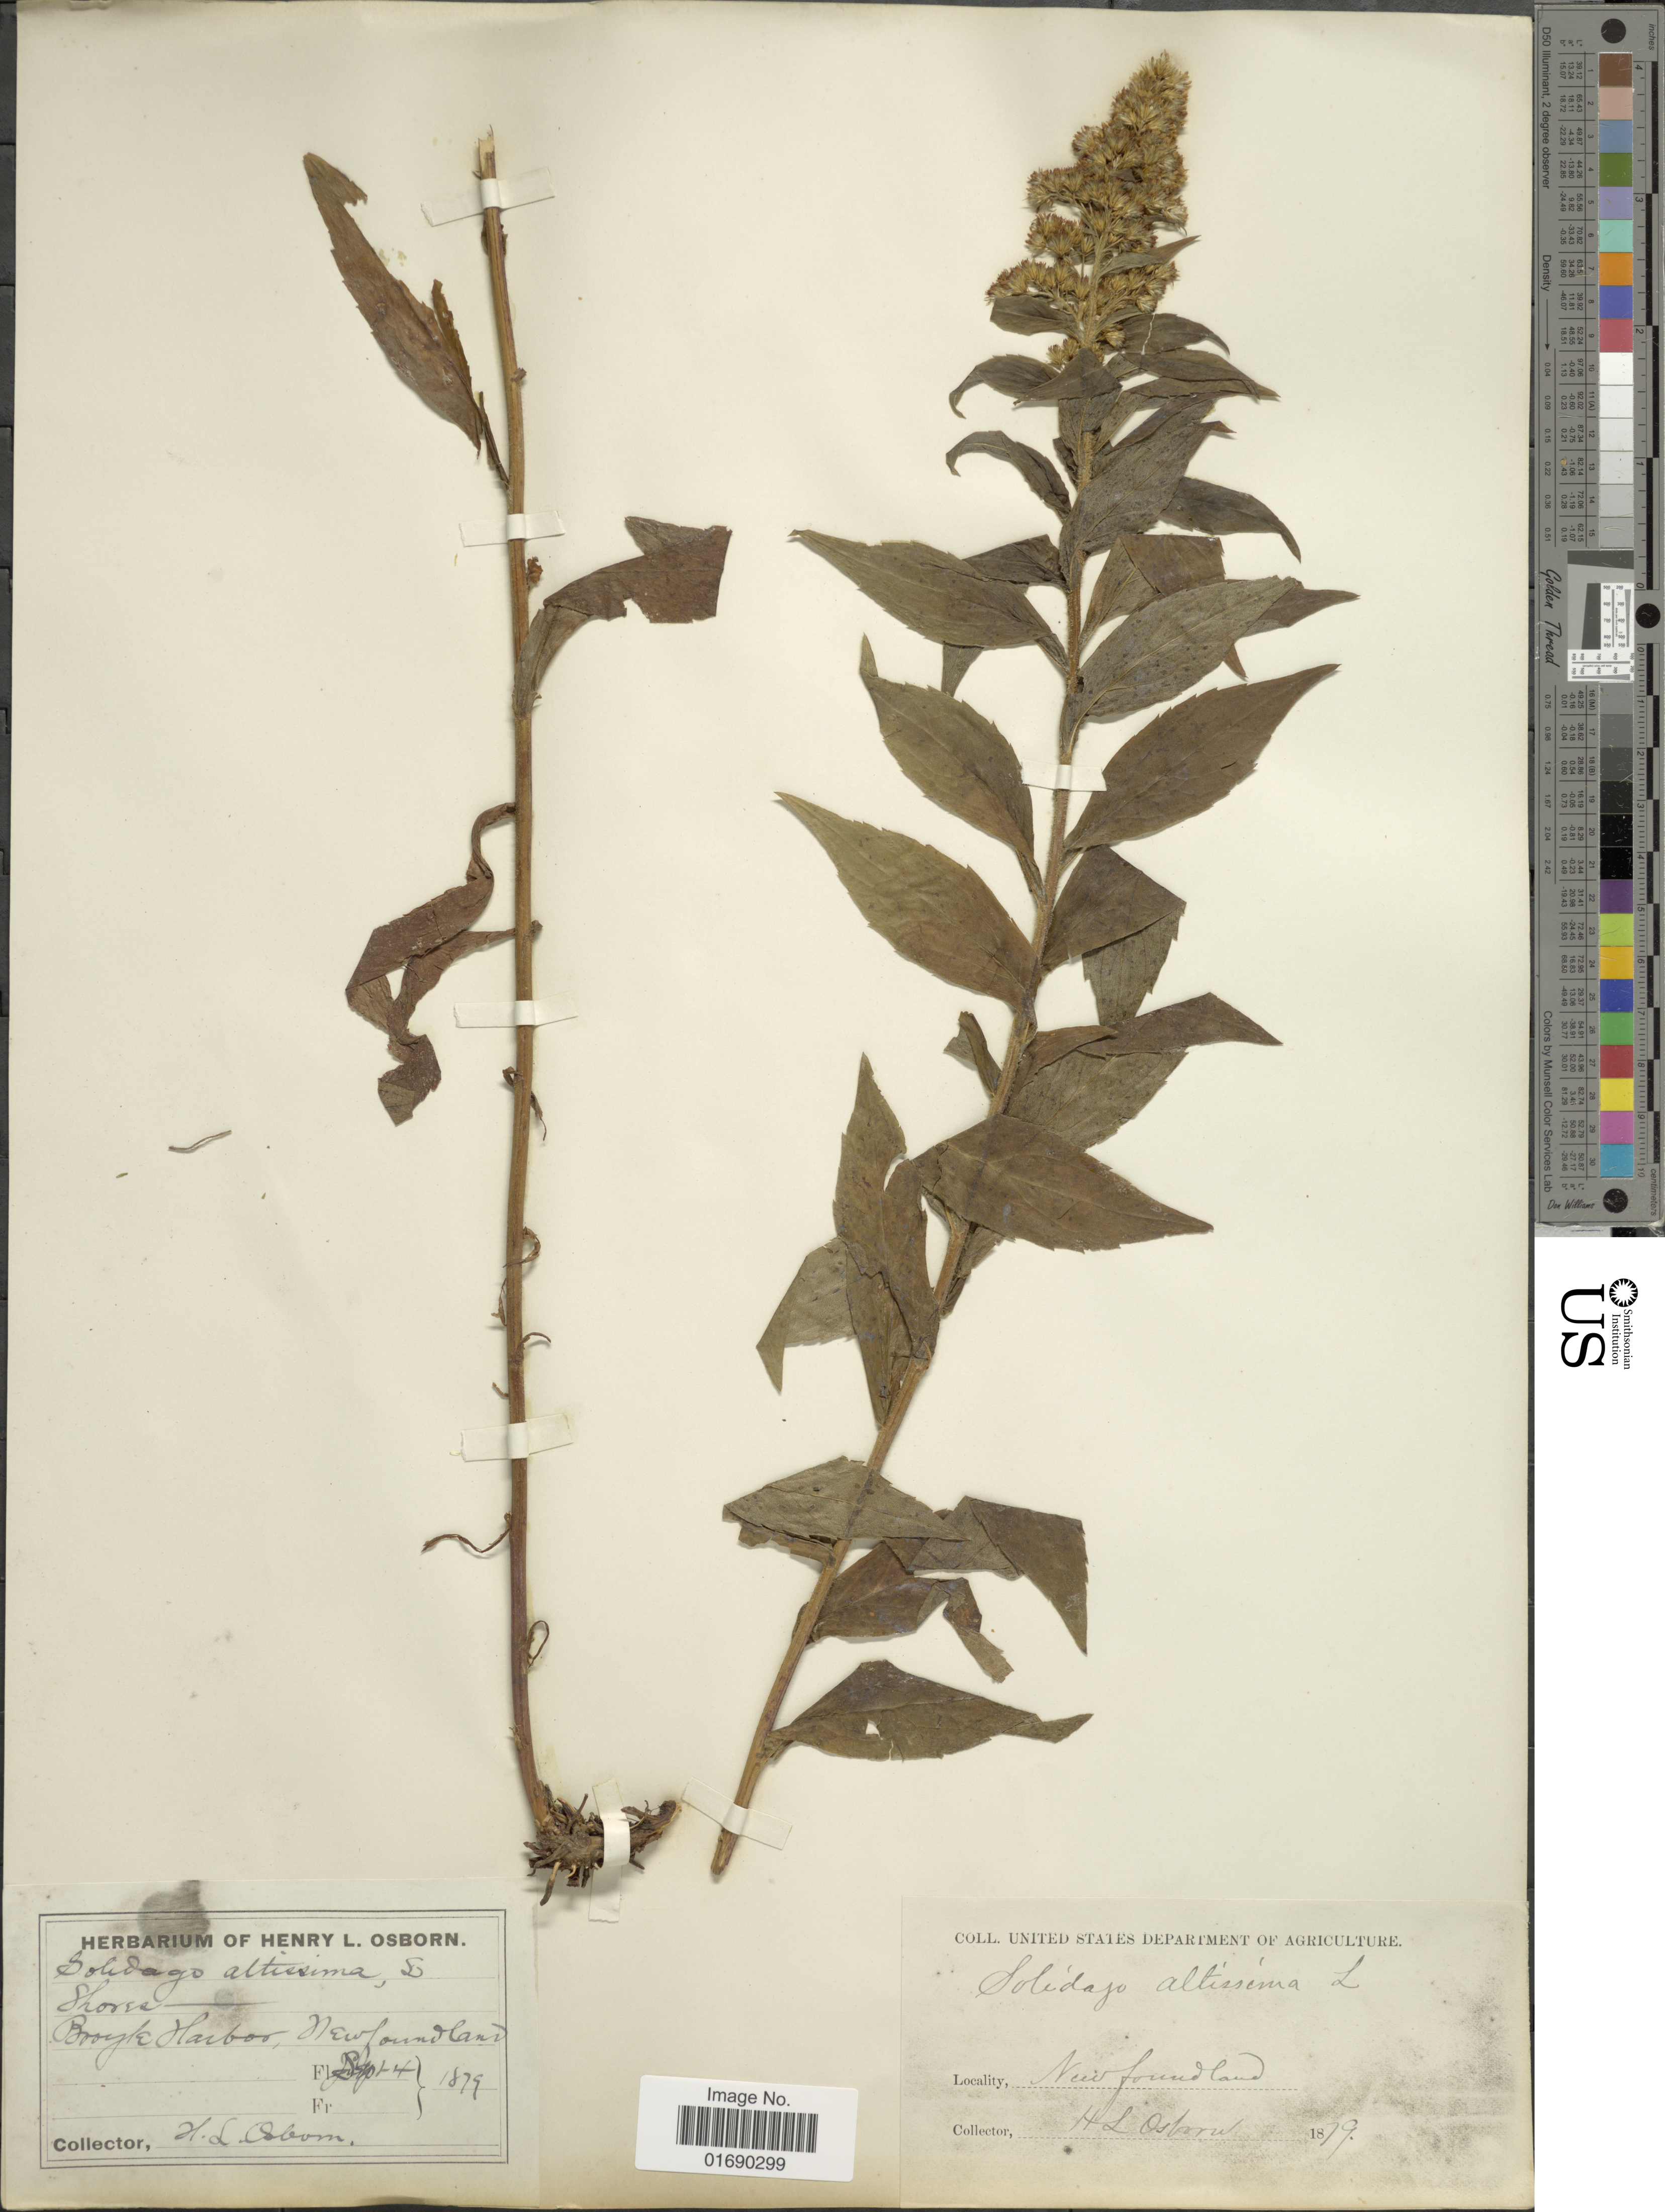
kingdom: Plantae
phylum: Tracheophyta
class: Magnoliopsida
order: Asterales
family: Asteraceae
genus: Solidago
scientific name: Solidago rugosa var. villosa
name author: Mill.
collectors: H. Osborn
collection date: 1879-09-04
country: Canada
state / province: Newfoundland and Labrador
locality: Shore, Boyke Harbor